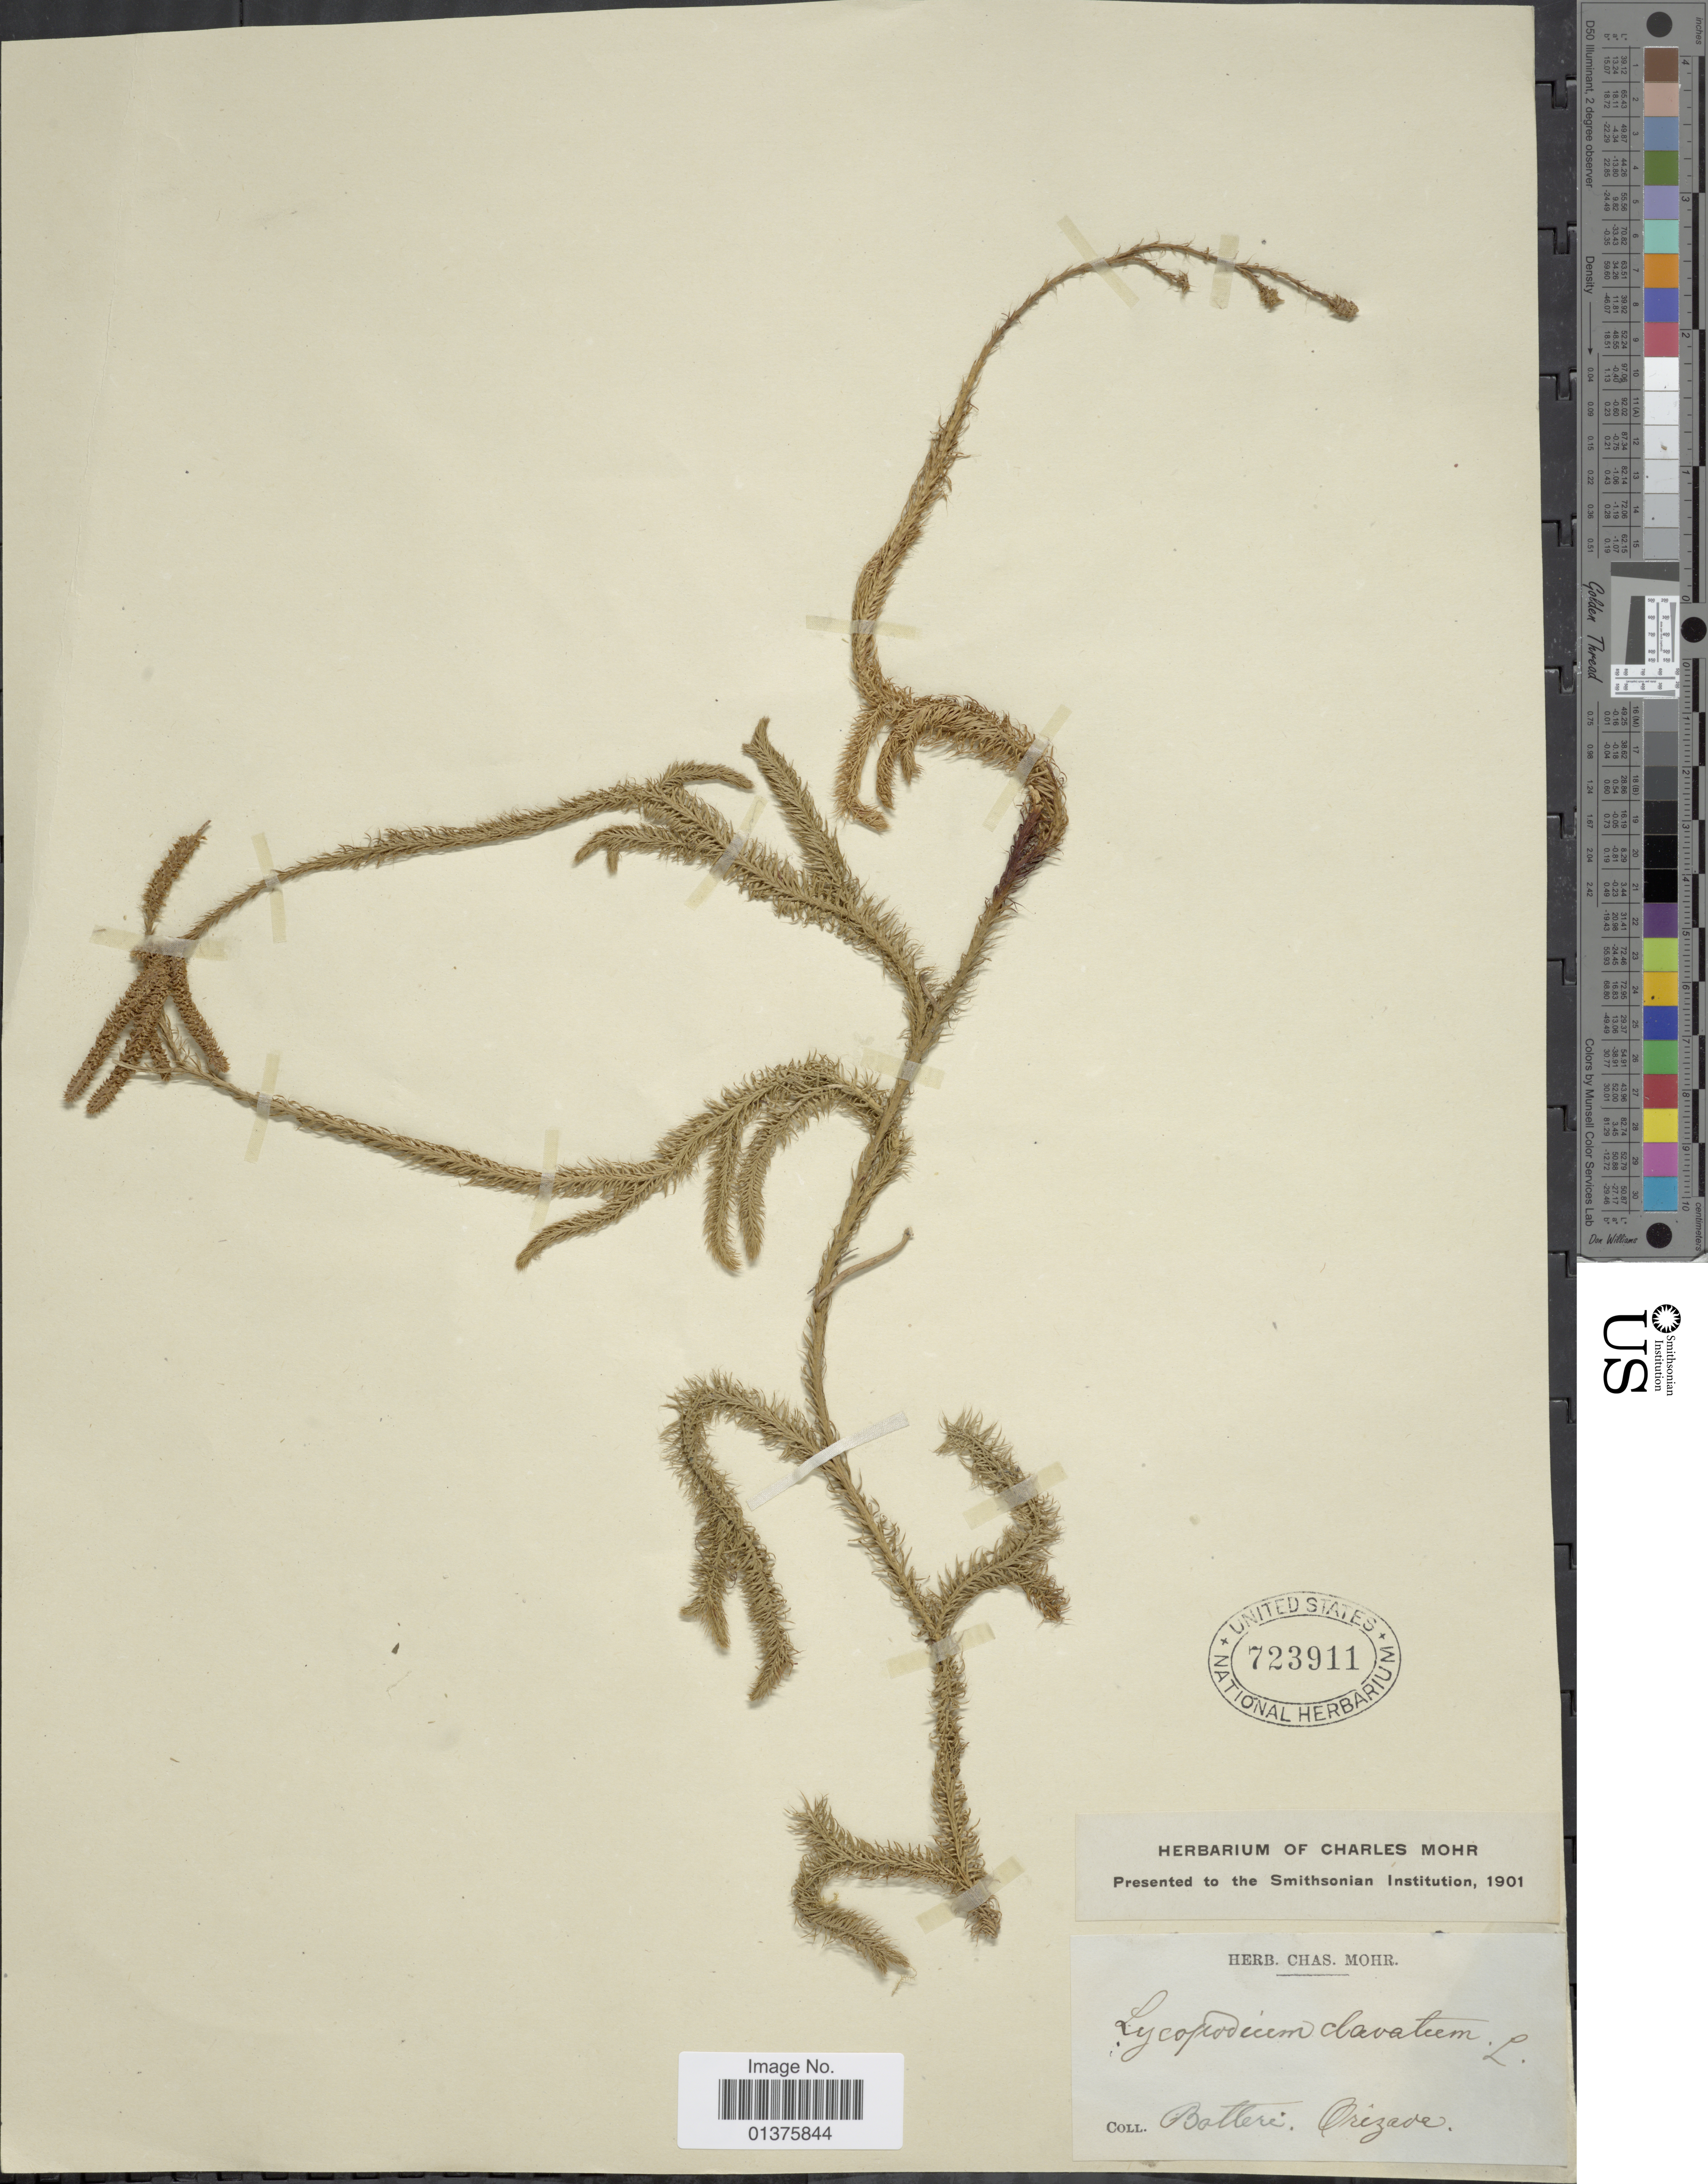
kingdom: Plantae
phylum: Tracheophyta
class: Lycopodiopsida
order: Lycopodiales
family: Lycopodiaceae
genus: Lycopodium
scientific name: Lycopodium clavatum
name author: L.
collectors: M. Botteri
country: Mexico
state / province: Veracruz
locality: Orizava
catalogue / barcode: US 723911